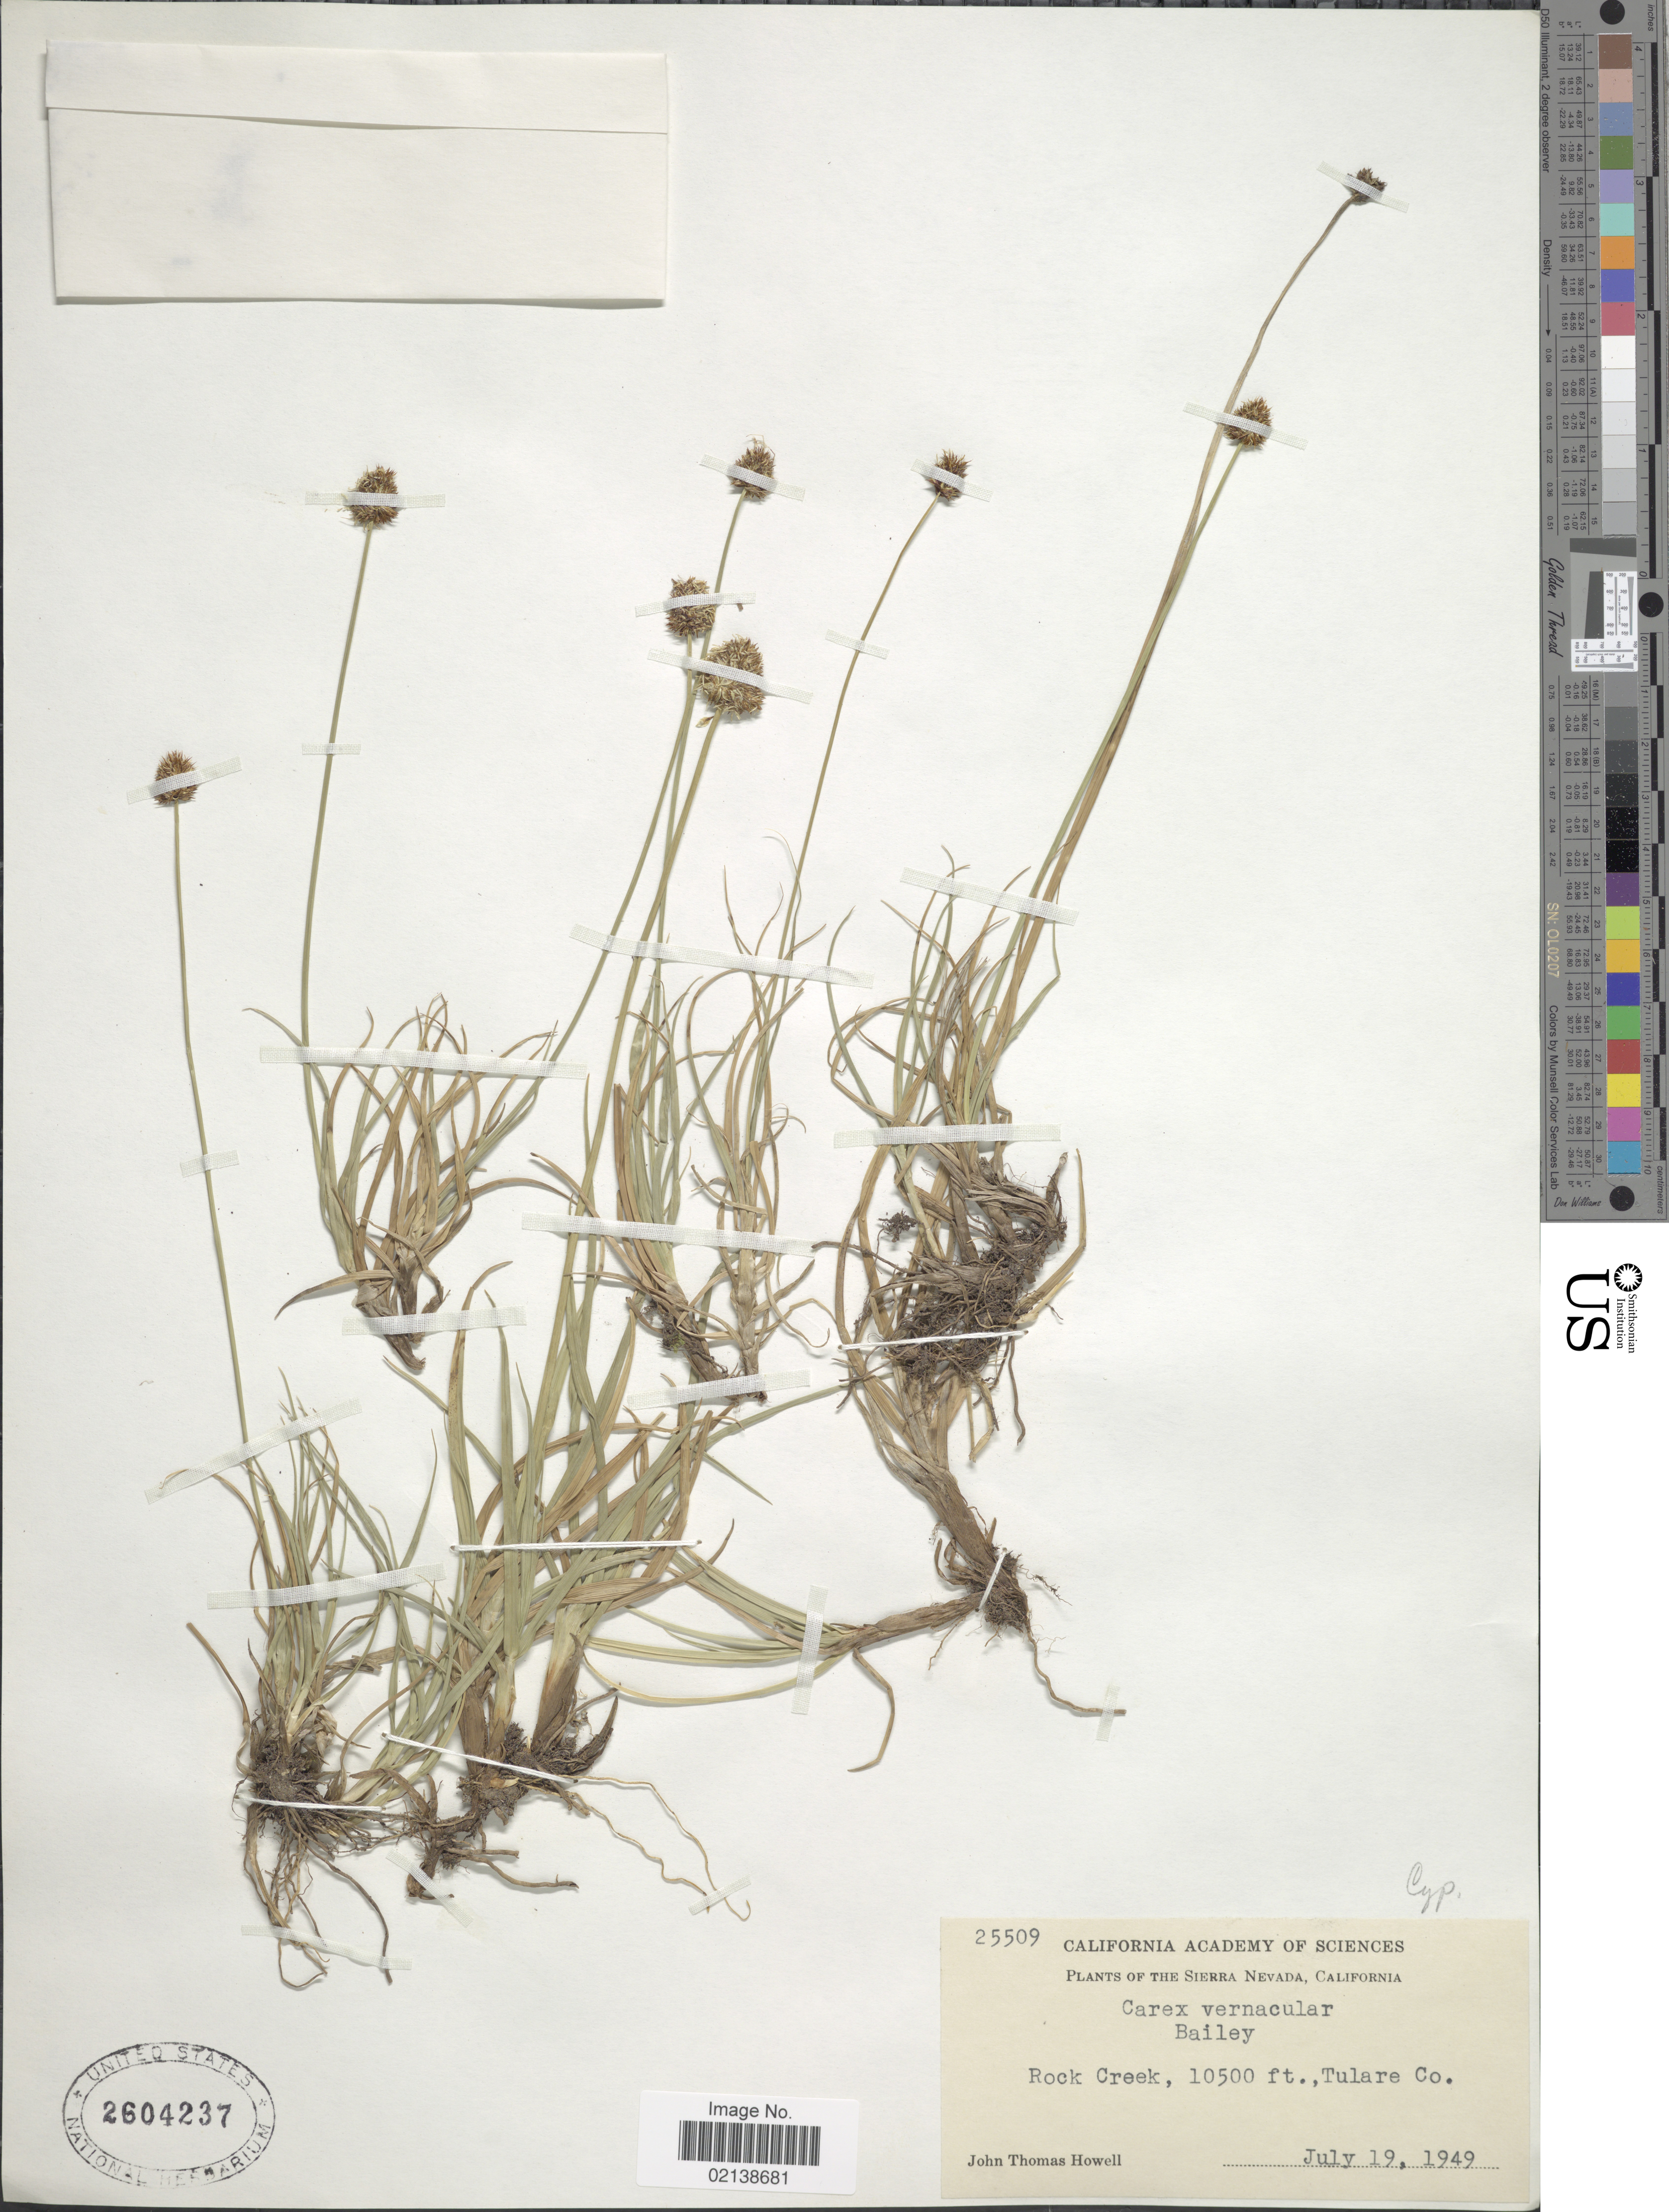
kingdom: Plantae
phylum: Tracheophyta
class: Liliopsida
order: Poales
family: Cyperaceae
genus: Carex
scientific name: Carex vernacula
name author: L.H. Bailey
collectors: J. T. Howell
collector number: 25509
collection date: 1949-07-19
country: United States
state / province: California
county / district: Tulare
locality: The Sierra Nevada, California, Rock Creek, Tulare Co.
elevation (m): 3200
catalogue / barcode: US 2604237